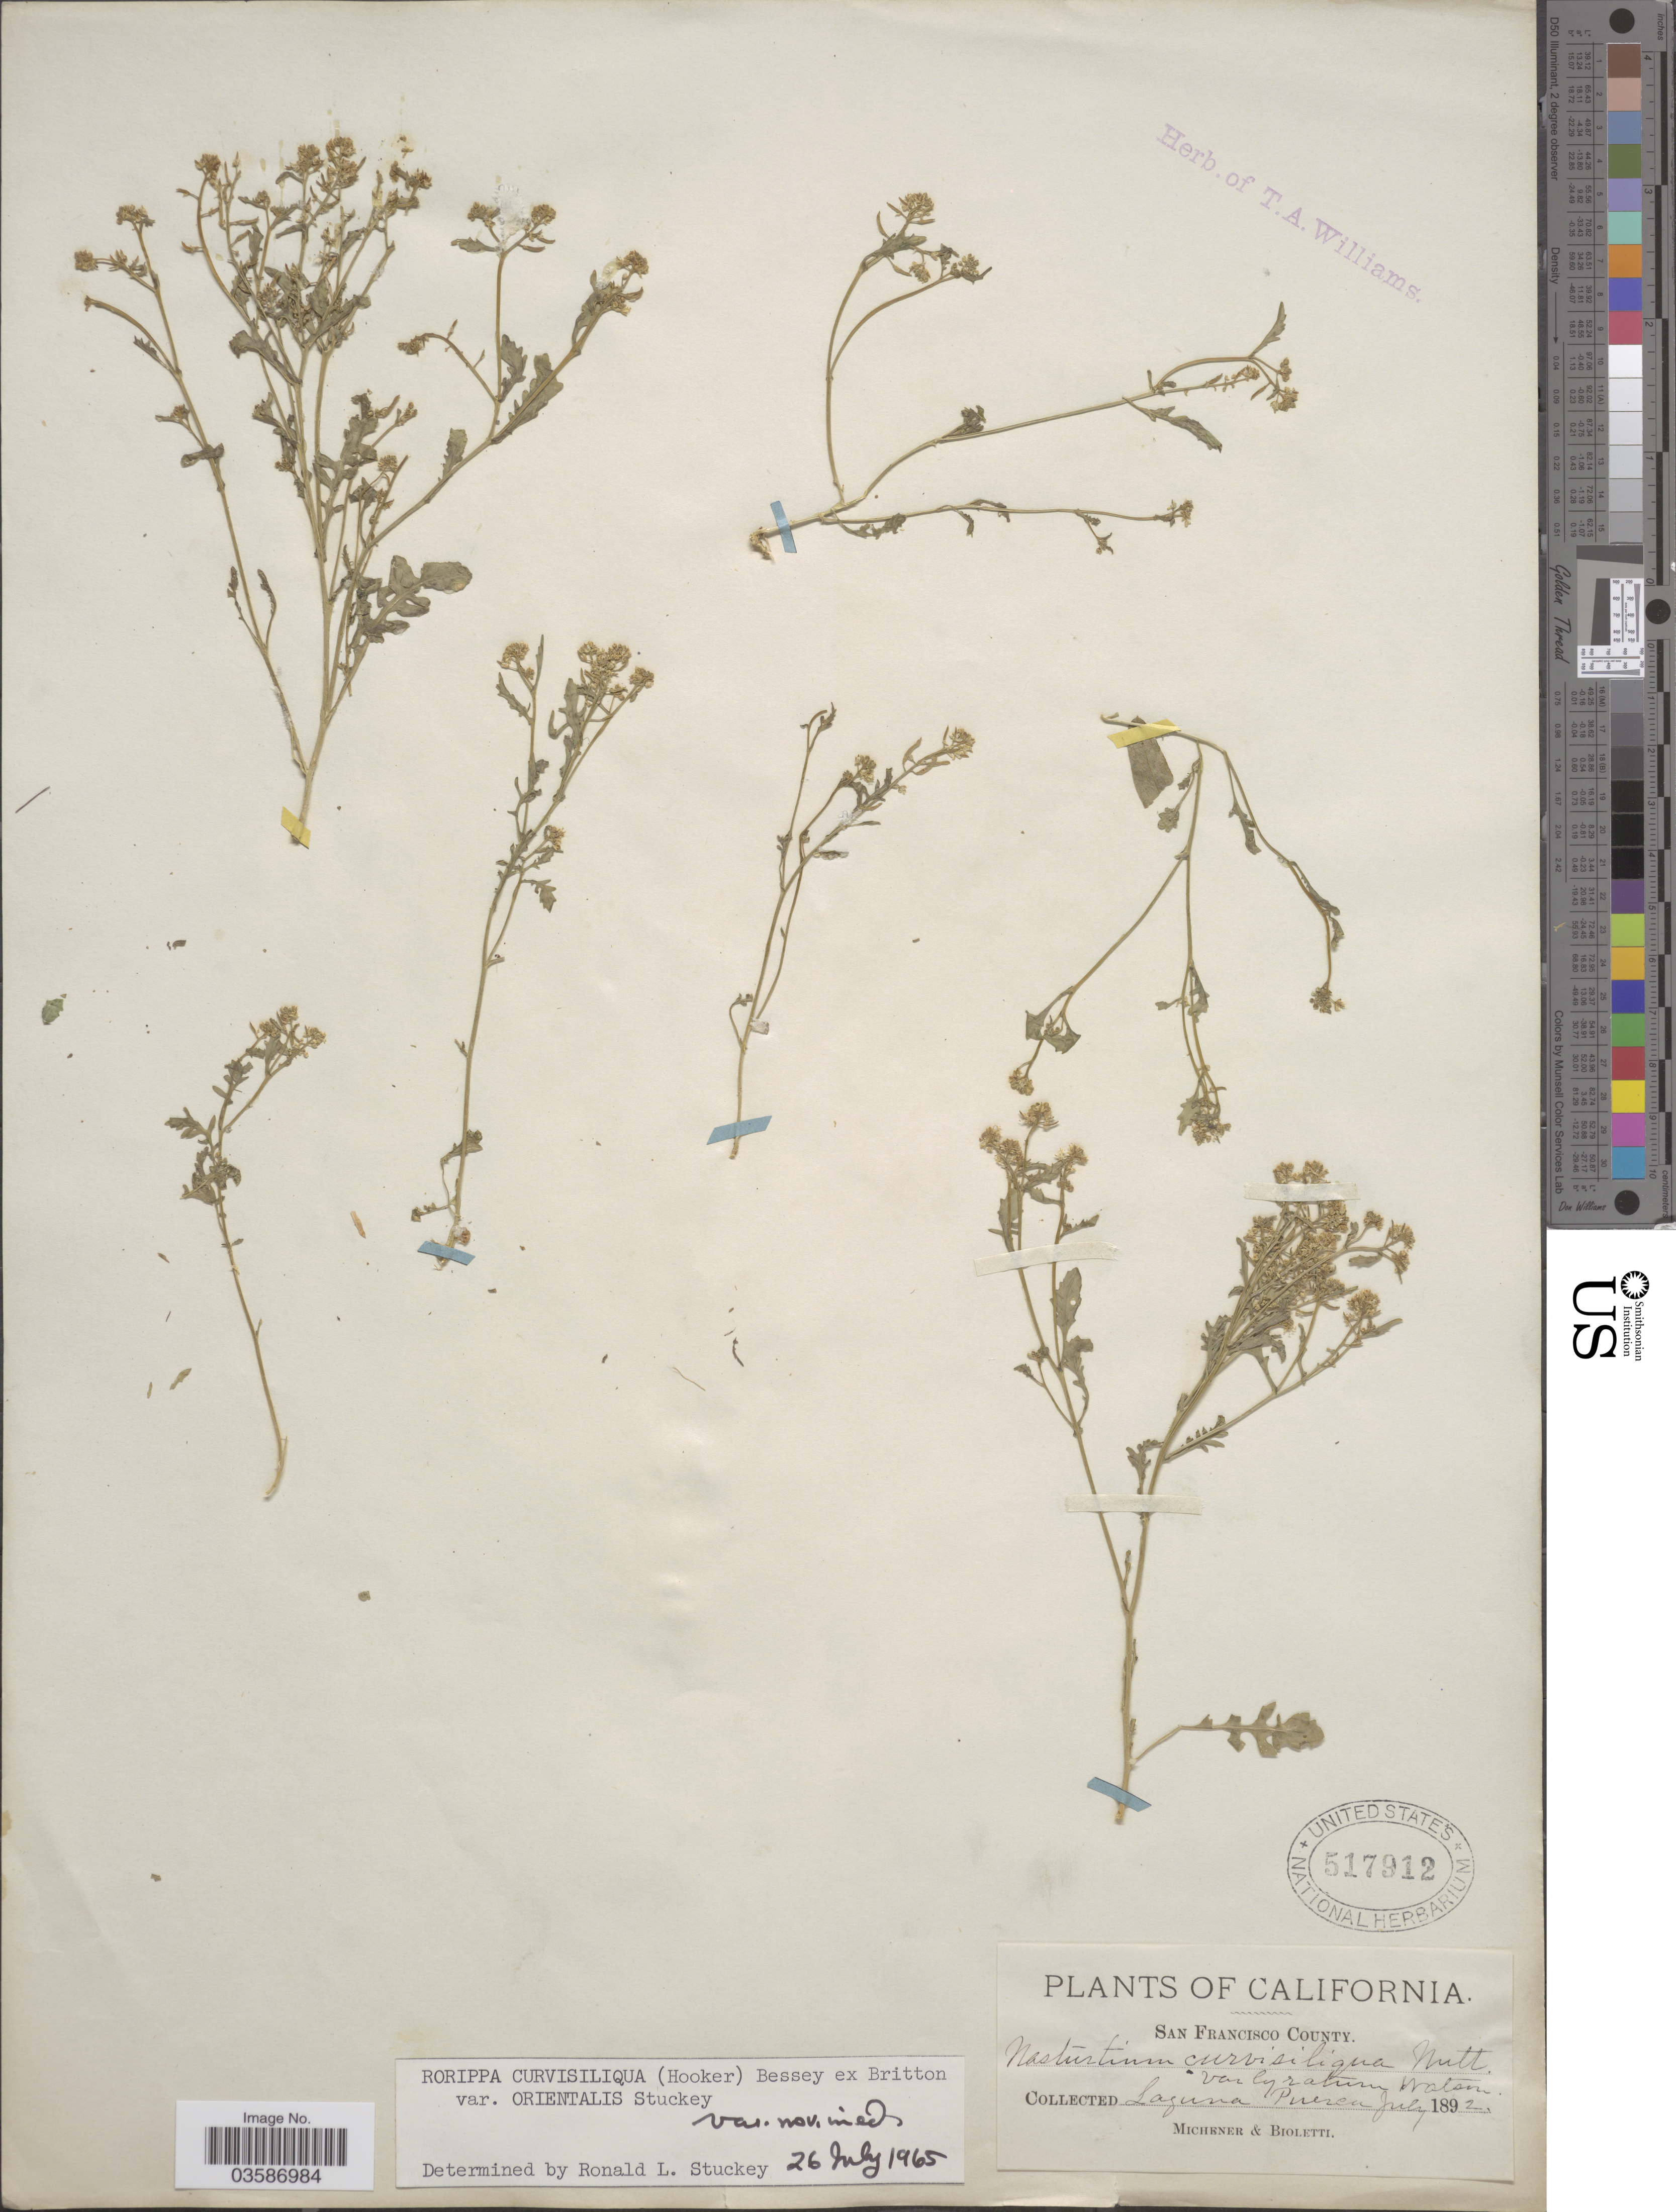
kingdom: Plantae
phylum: Tracheophyta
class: Magnoliopsida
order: Brassicales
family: Brassicaceae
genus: Rorippa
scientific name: Rorippa curvisiliqua var. orientalis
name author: Stuckey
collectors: -. Michener & -- Bioletti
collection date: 1892-07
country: United States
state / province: California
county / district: San Francisco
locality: San Francisco County. Laguna Puerca.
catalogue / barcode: US 517912